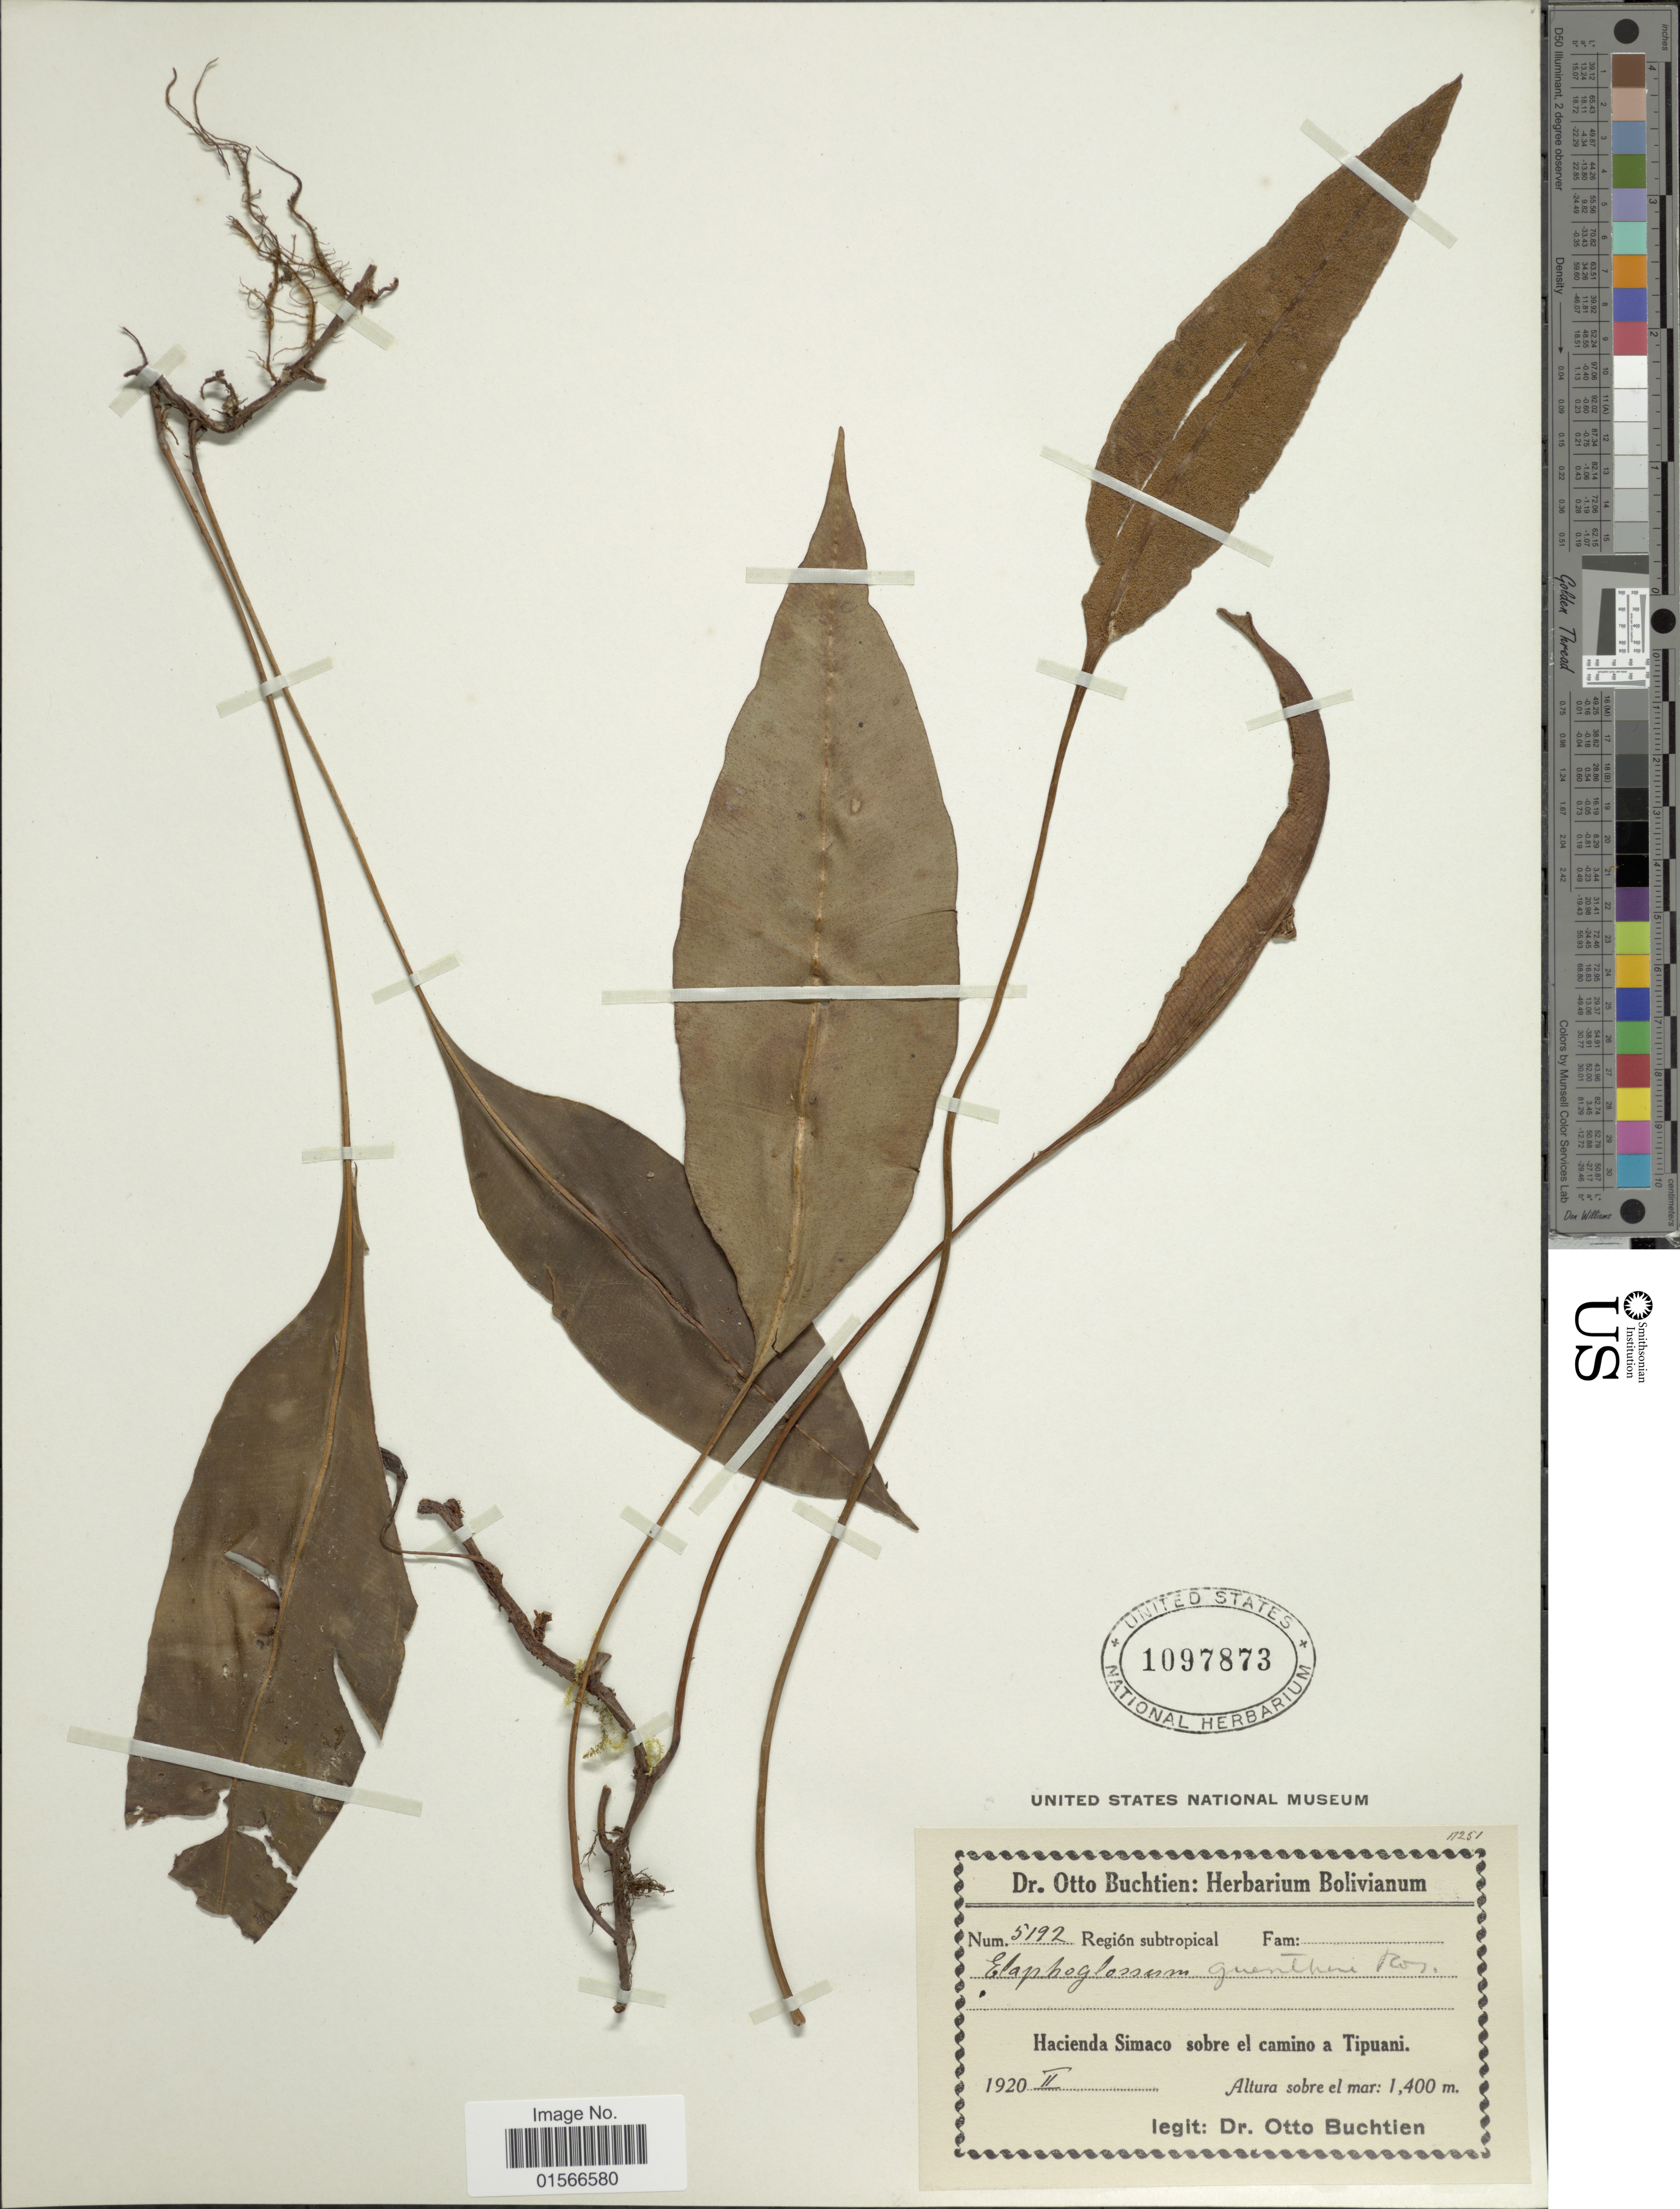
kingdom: Plantae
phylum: Tracheophyta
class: Polypodiopsida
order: Polypodiales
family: Dryopteridaceae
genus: Elaphoglossum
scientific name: Elaphoglossum guentheri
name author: Rosenst.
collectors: O. Buchtien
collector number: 5192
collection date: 1920-02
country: Bolivia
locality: Hacienda Simaco sobre el camino a Tipuani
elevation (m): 1400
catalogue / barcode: US 1097873